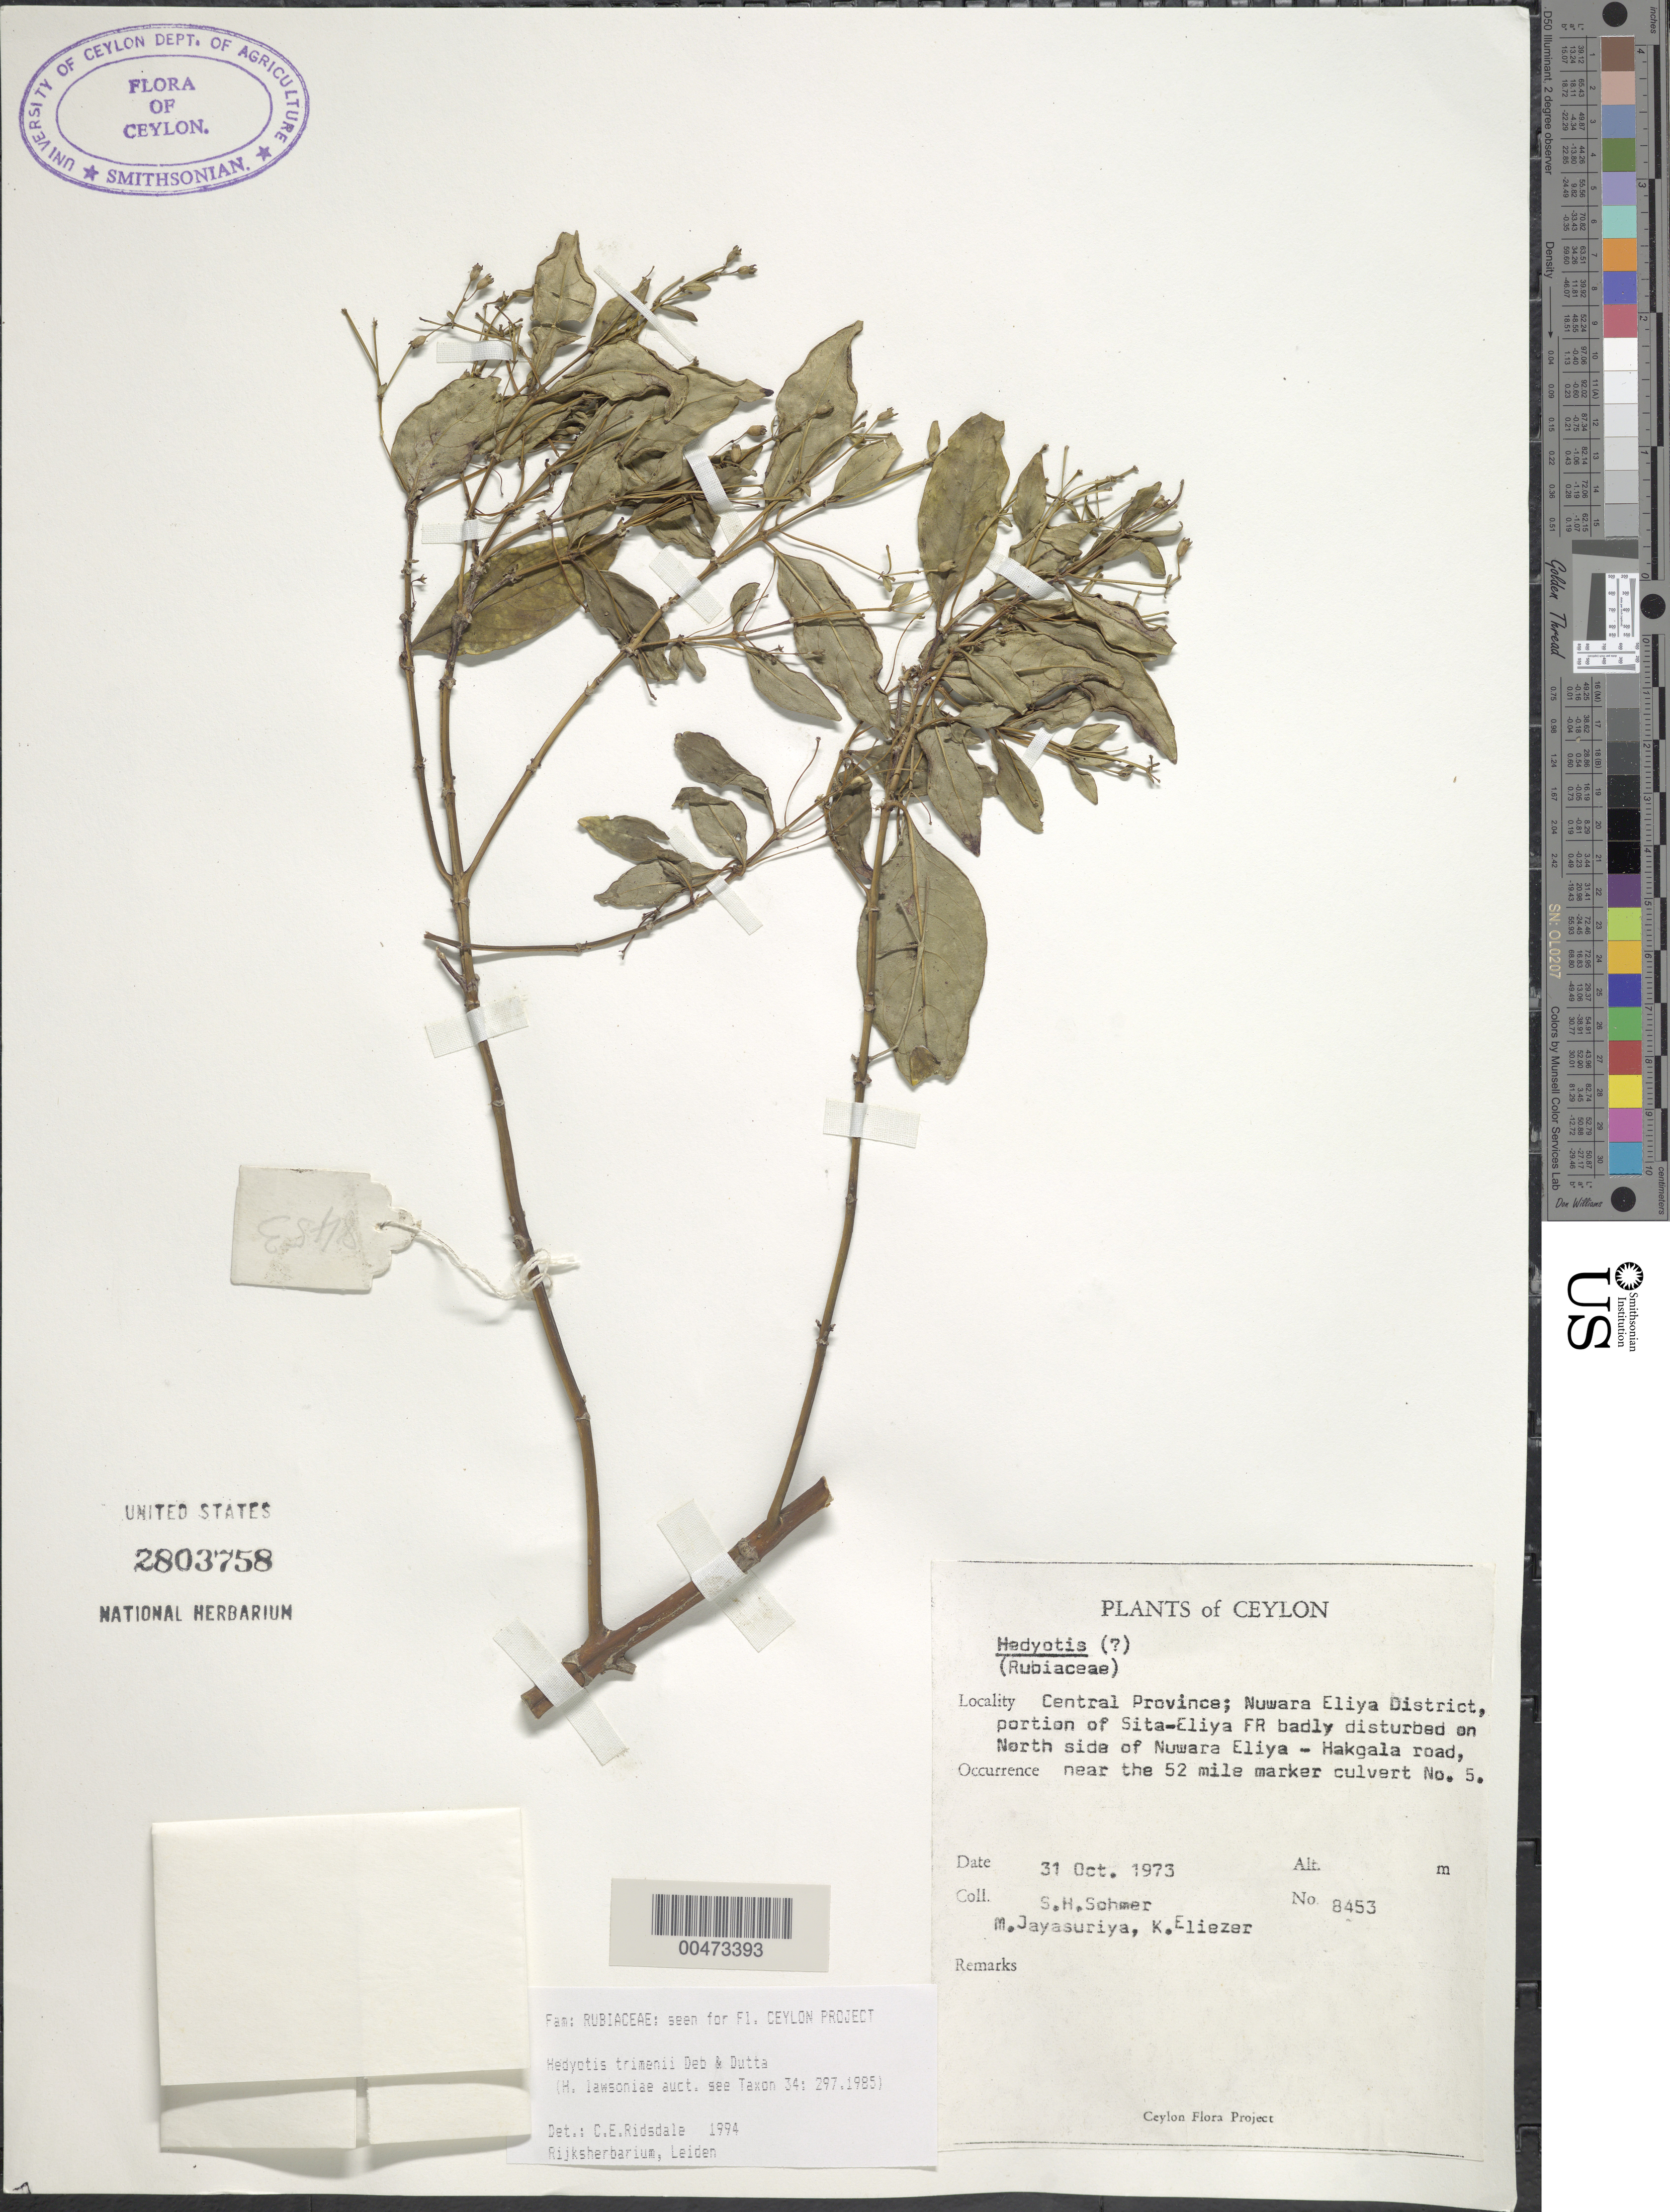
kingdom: Plantae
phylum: Tracheophyta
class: Magnoliopsida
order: Gentianales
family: Rubiaceae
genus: Hedyotis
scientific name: Hedyotis trimenii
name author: Deb & R. Dutta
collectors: S. H. Sohmer, A. H. Jayasuriya & K. Eliezer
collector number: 8453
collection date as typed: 31 Oct 1973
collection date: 1973-10-31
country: Sri Lanka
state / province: Central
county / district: Nuwara Eliya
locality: portion of Sita-Eliya FR on N side of Nuwara Eliya-Hakgala Rd near the 52 mi marker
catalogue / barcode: US 2803758